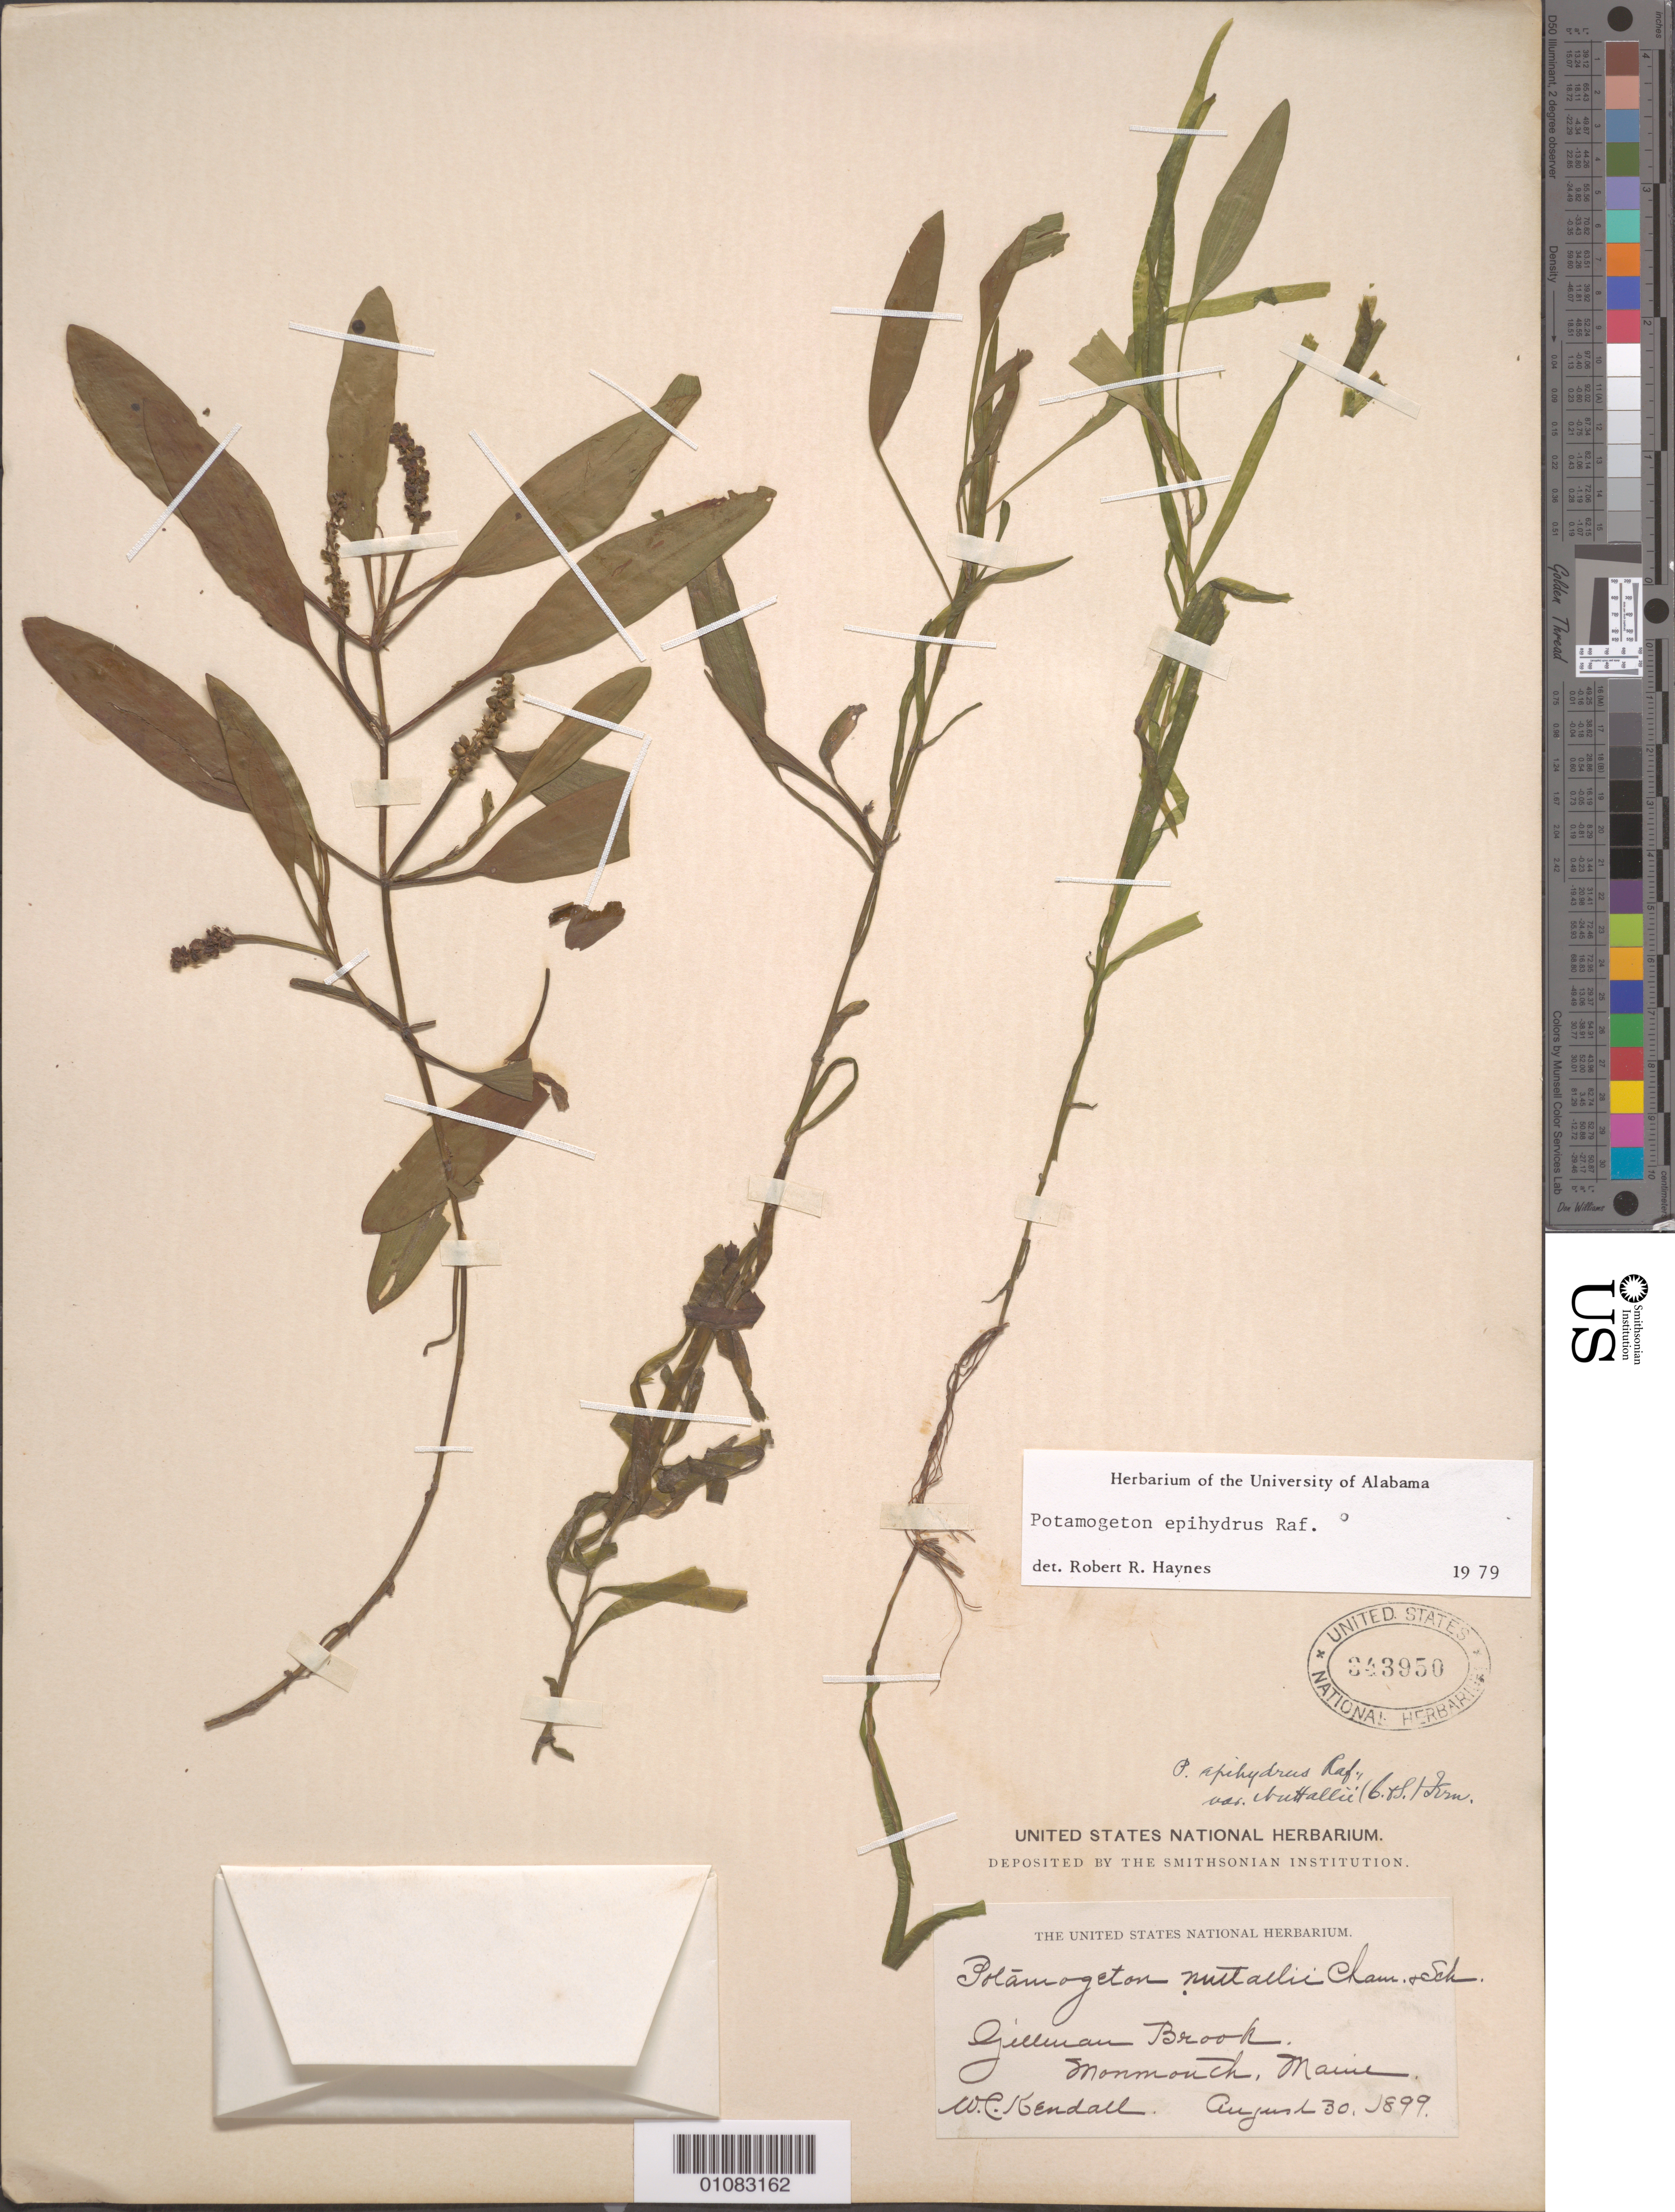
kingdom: Plantae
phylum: Tracheophyta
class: Liliopsida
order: Alismatales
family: Potamogetonaceae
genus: Potamogeton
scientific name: Potamogeton epihydrus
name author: Raf.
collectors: W. Kendall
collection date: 1899-08-30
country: United States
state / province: Maine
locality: Monmouth, Gillman Brook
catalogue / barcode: US 343950